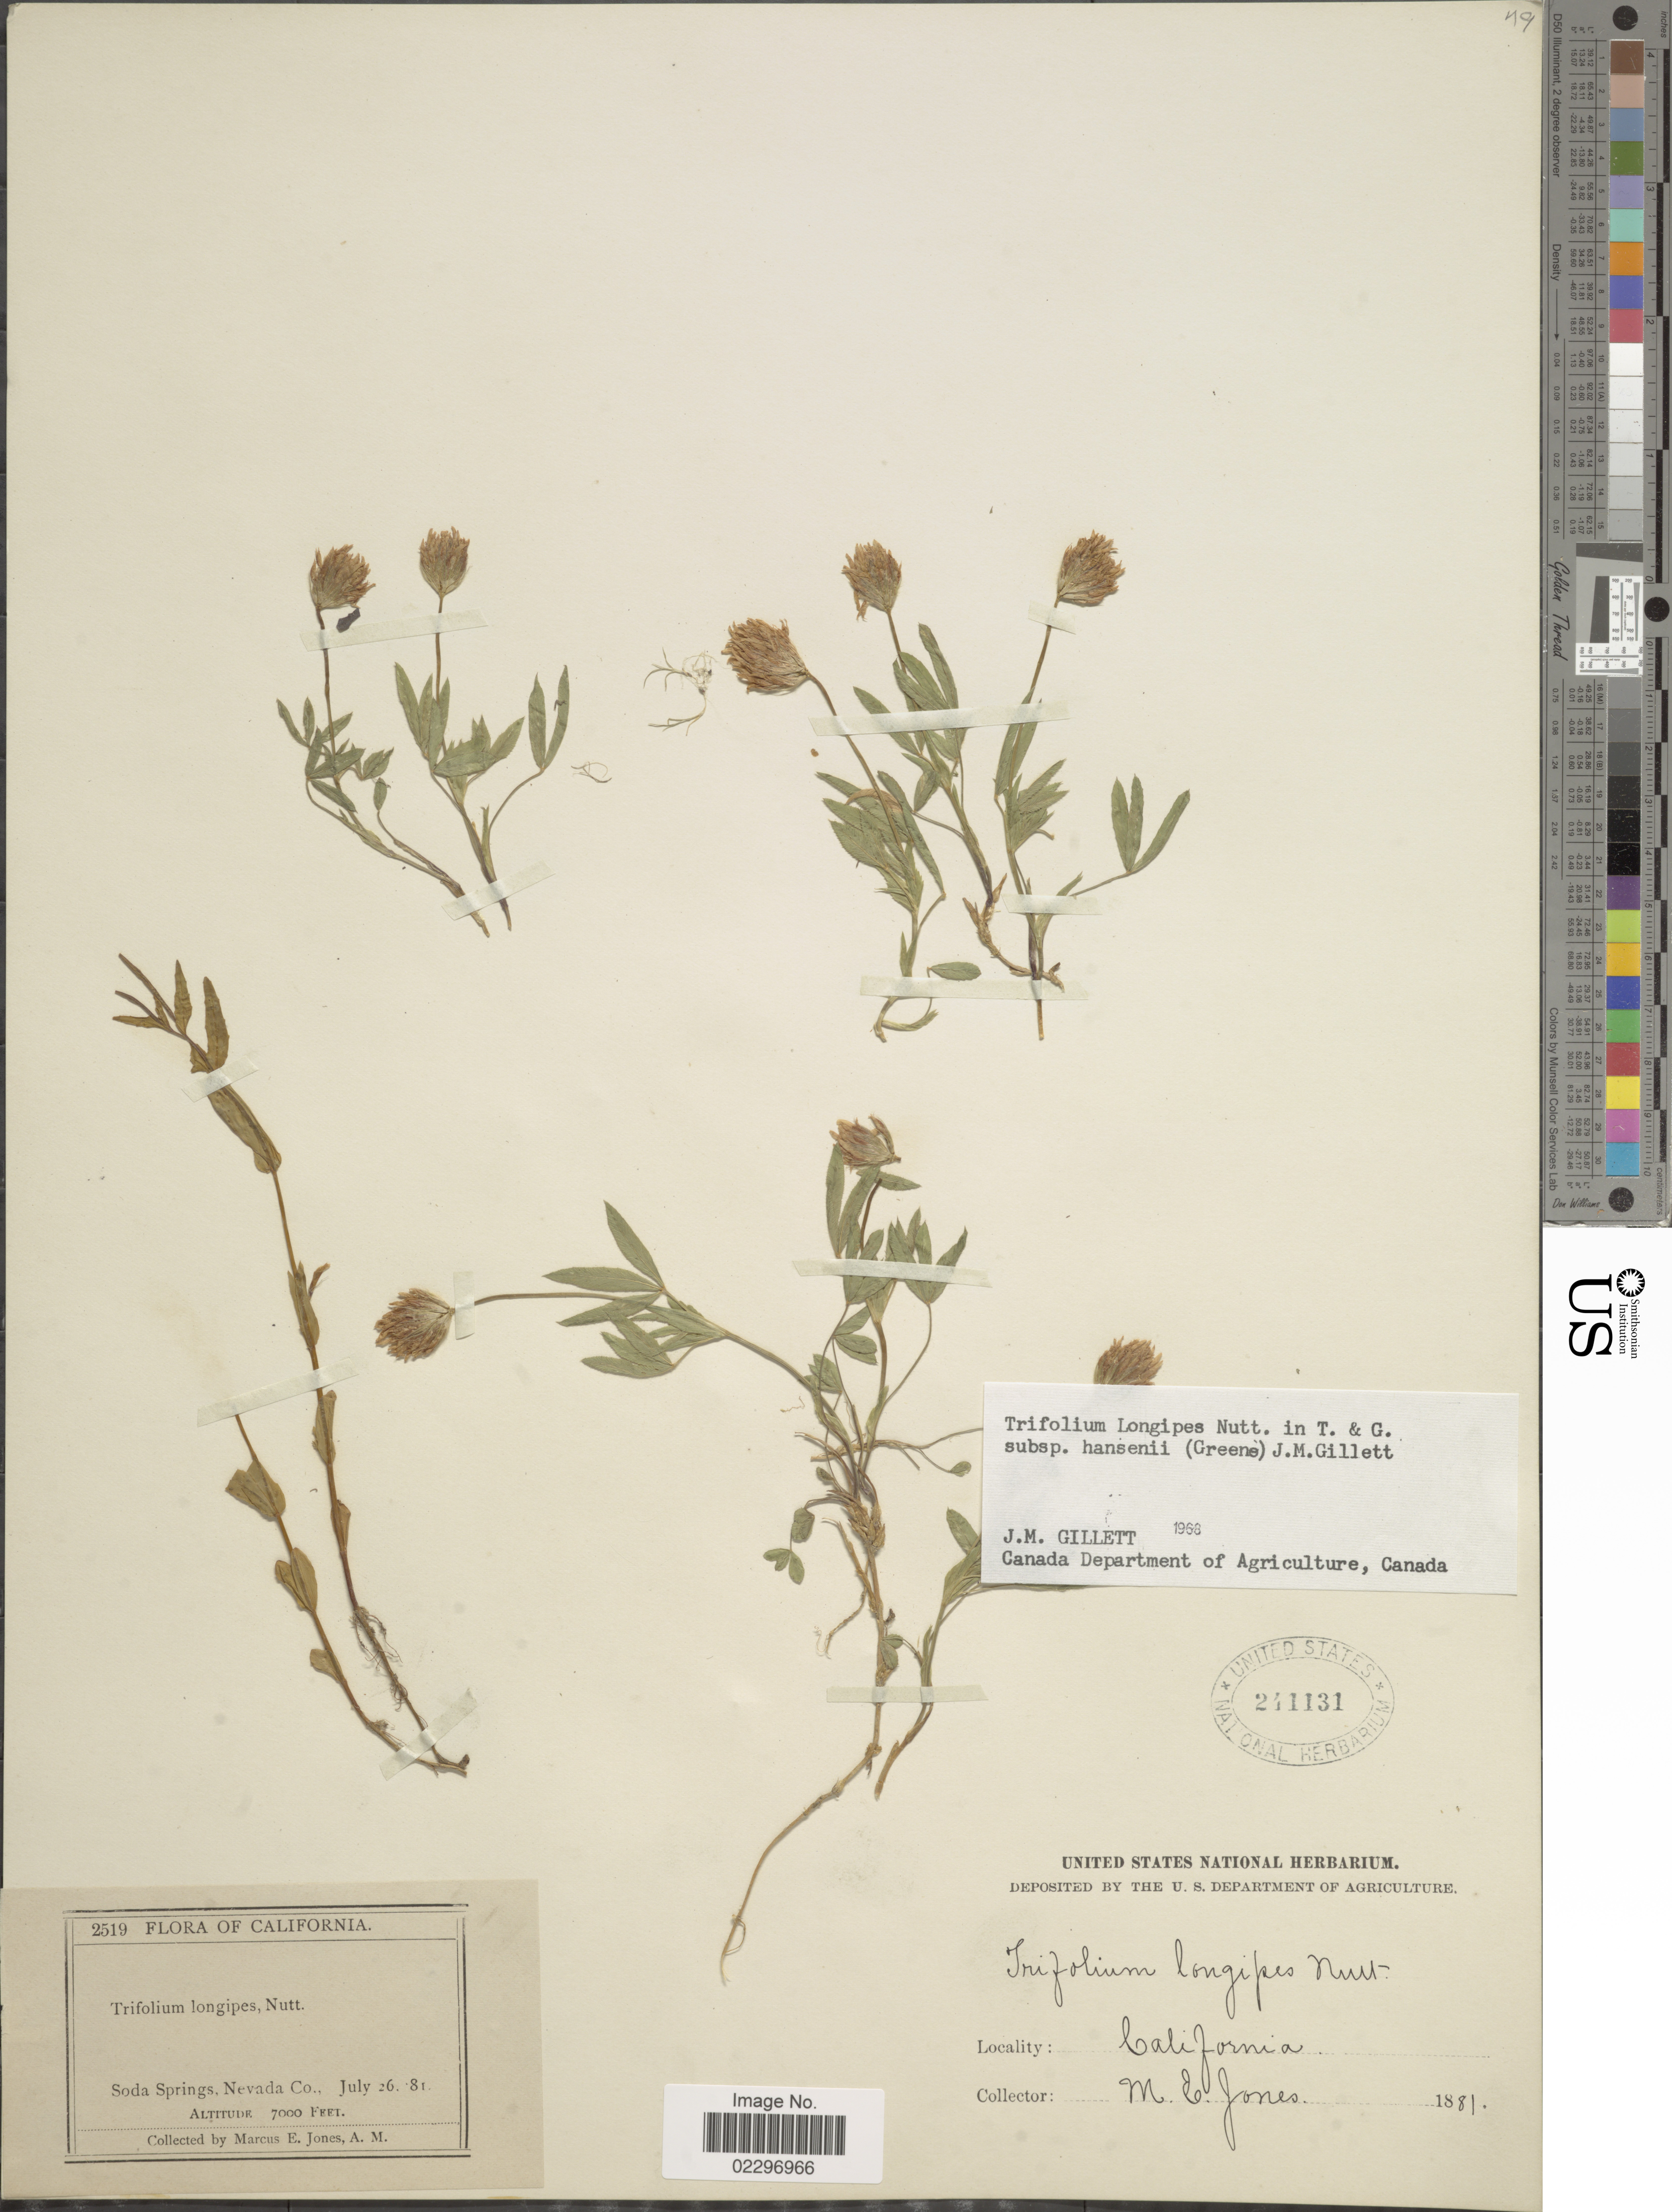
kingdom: Plantae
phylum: Tracheophyta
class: Magnoliopsida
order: Fabales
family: Fabaceae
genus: Trifolium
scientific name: Trifolium longipes subsp. hansenii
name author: (Greene) J.M. Gillett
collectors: M. E. Jones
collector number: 2519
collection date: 1881-07-26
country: United States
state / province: California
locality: Soda Springs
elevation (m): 2134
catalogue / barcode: US 241131